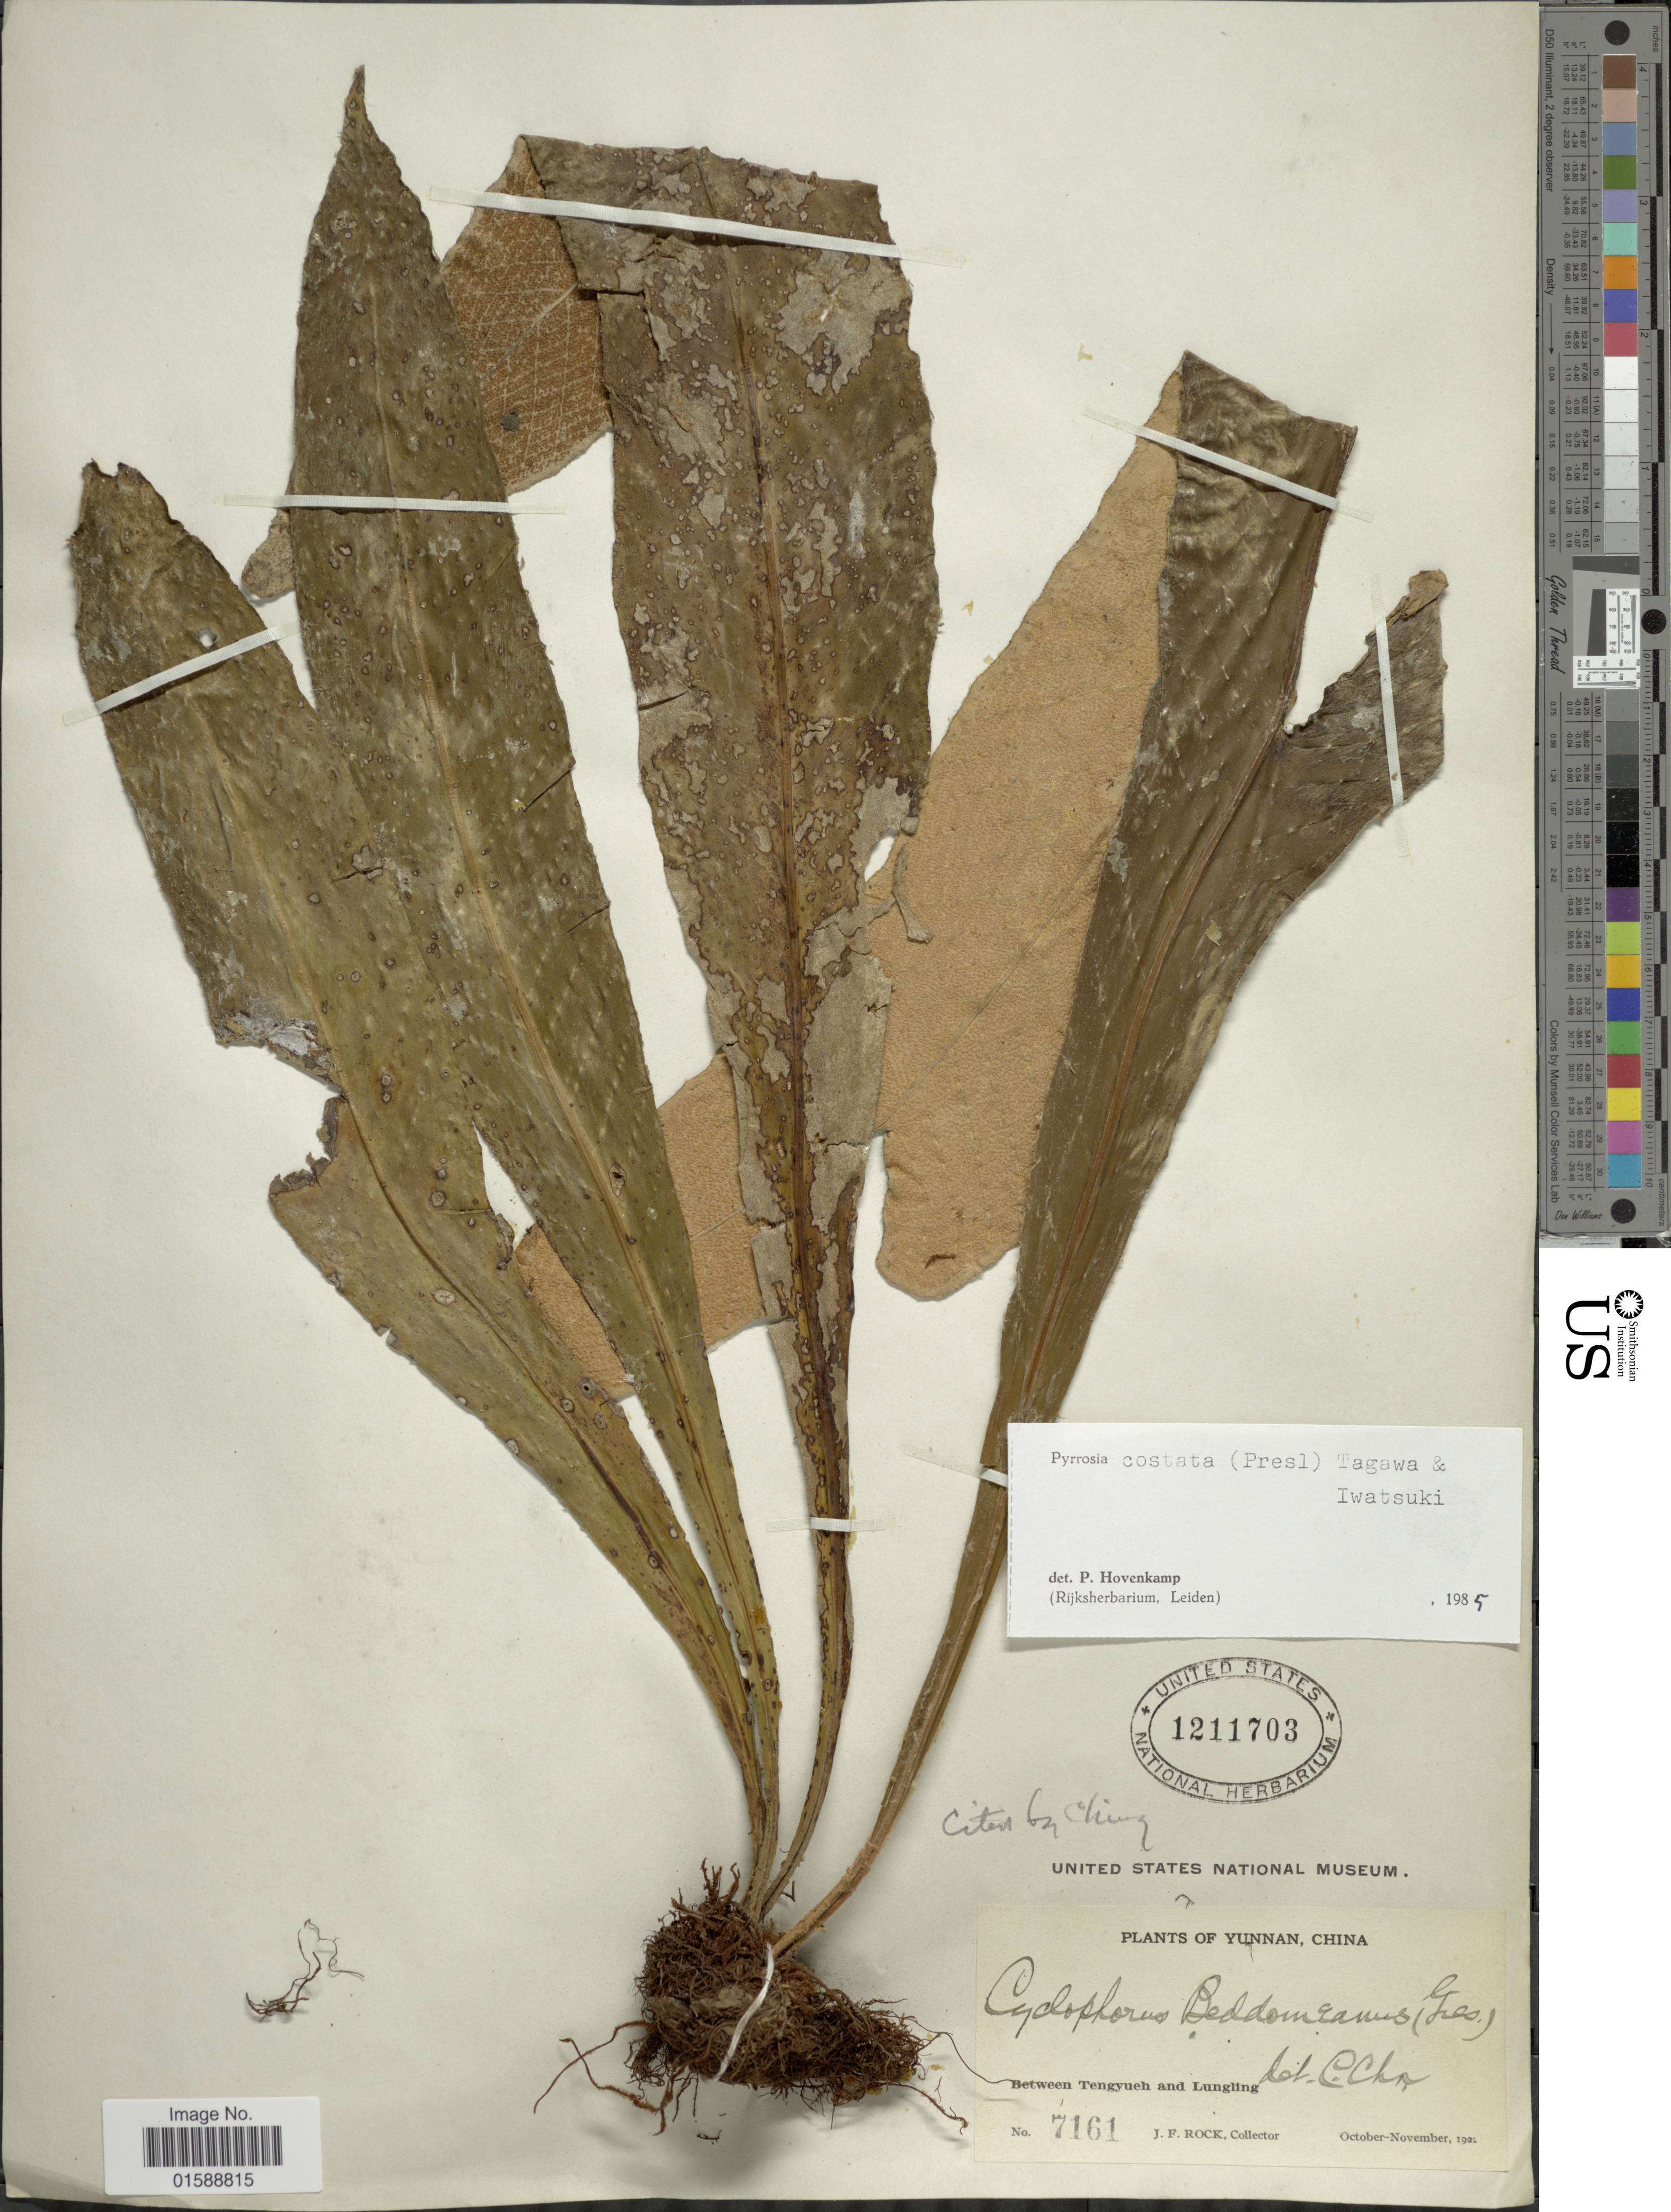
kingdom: Plantae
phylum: Tracheophyta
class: Polypodiopsida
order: Polypodiales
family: Polypodiaceae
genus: Pyrrosia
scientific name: Pyrrosia costata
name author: (Wall. ex C. Presl) Tagawa & K. Iwats.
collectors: J. Rock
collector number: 7161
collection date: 1921-10/1921-11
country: China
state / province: Yunnan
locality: Between Tengyueh and Lungling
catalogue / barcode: US 1211703